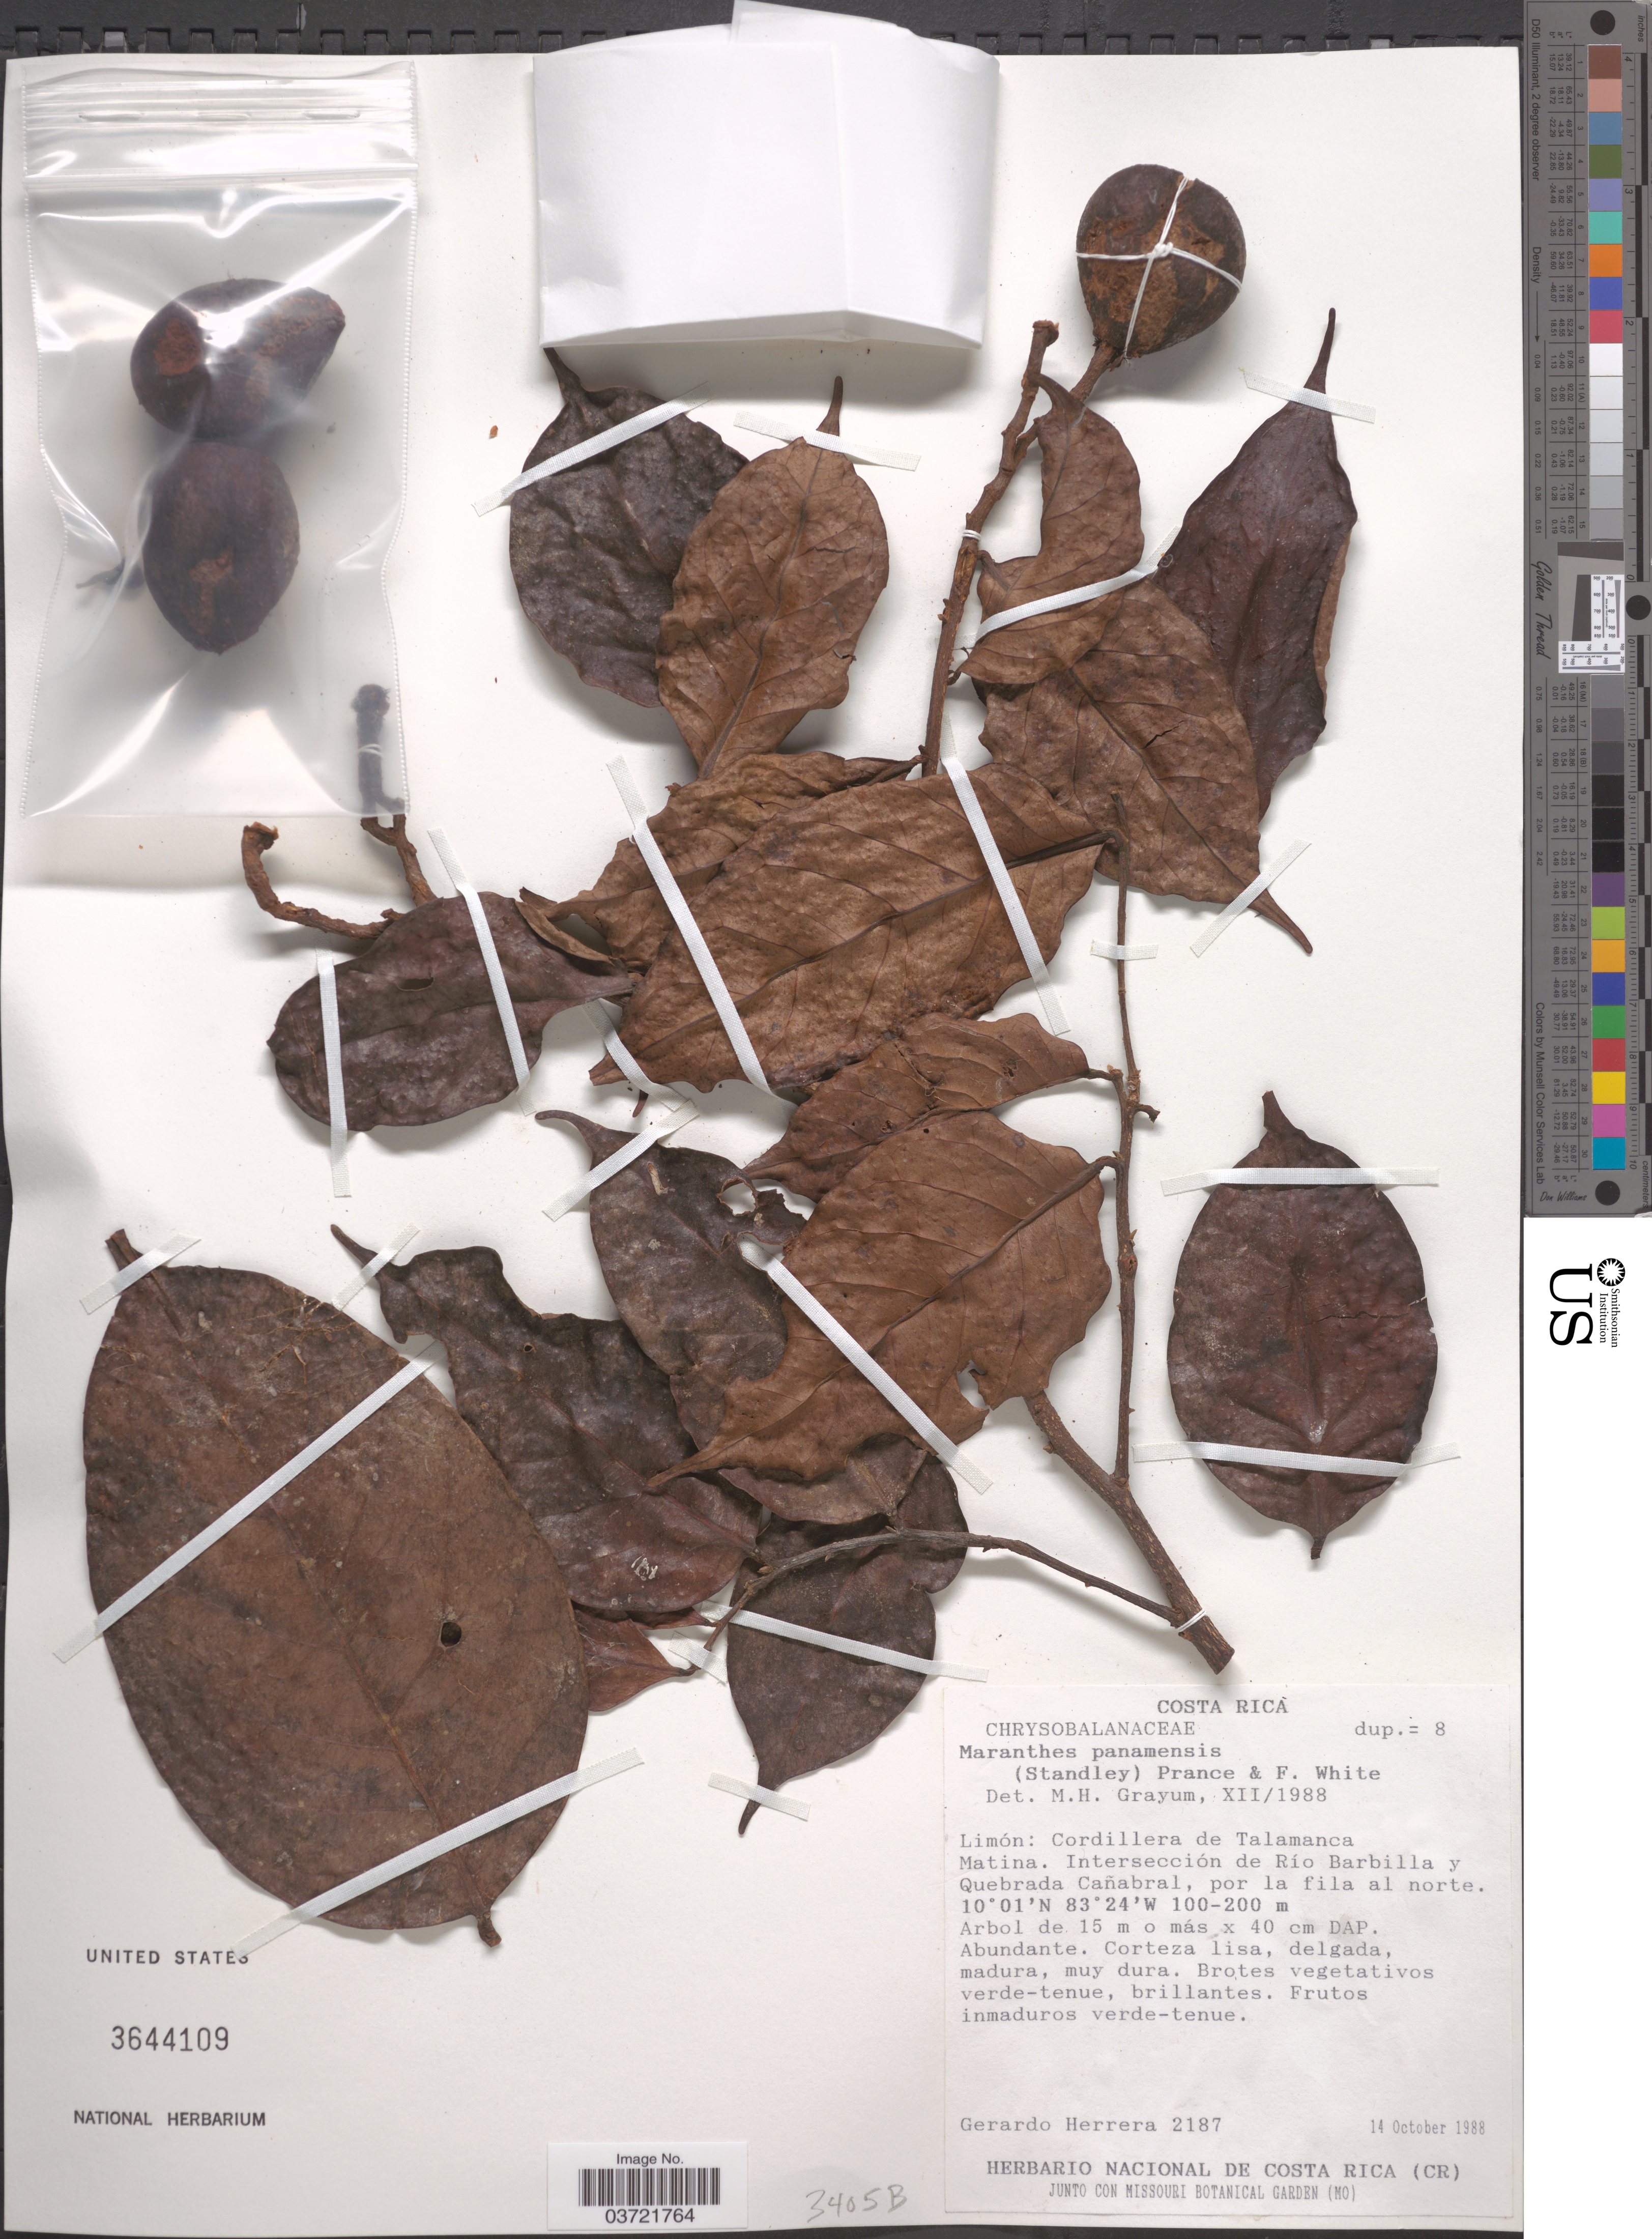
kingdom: Plantae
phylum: Tracheophyta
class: Magnoliopsida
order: Malpighiales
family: Chrysobalanaceae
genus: Maranthes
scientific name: Maranthes panamensis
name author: (Standl.) Prance & F. White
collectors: G. Herrera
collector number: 2187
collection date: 1988-10-14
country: Costa Rica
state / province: Limón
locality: Cordillera de Talamanca Matina. Intersección de Río Barbilla y Quebrada Cañabral, por la fila al norte.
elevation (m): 100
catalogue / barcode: US 3644109